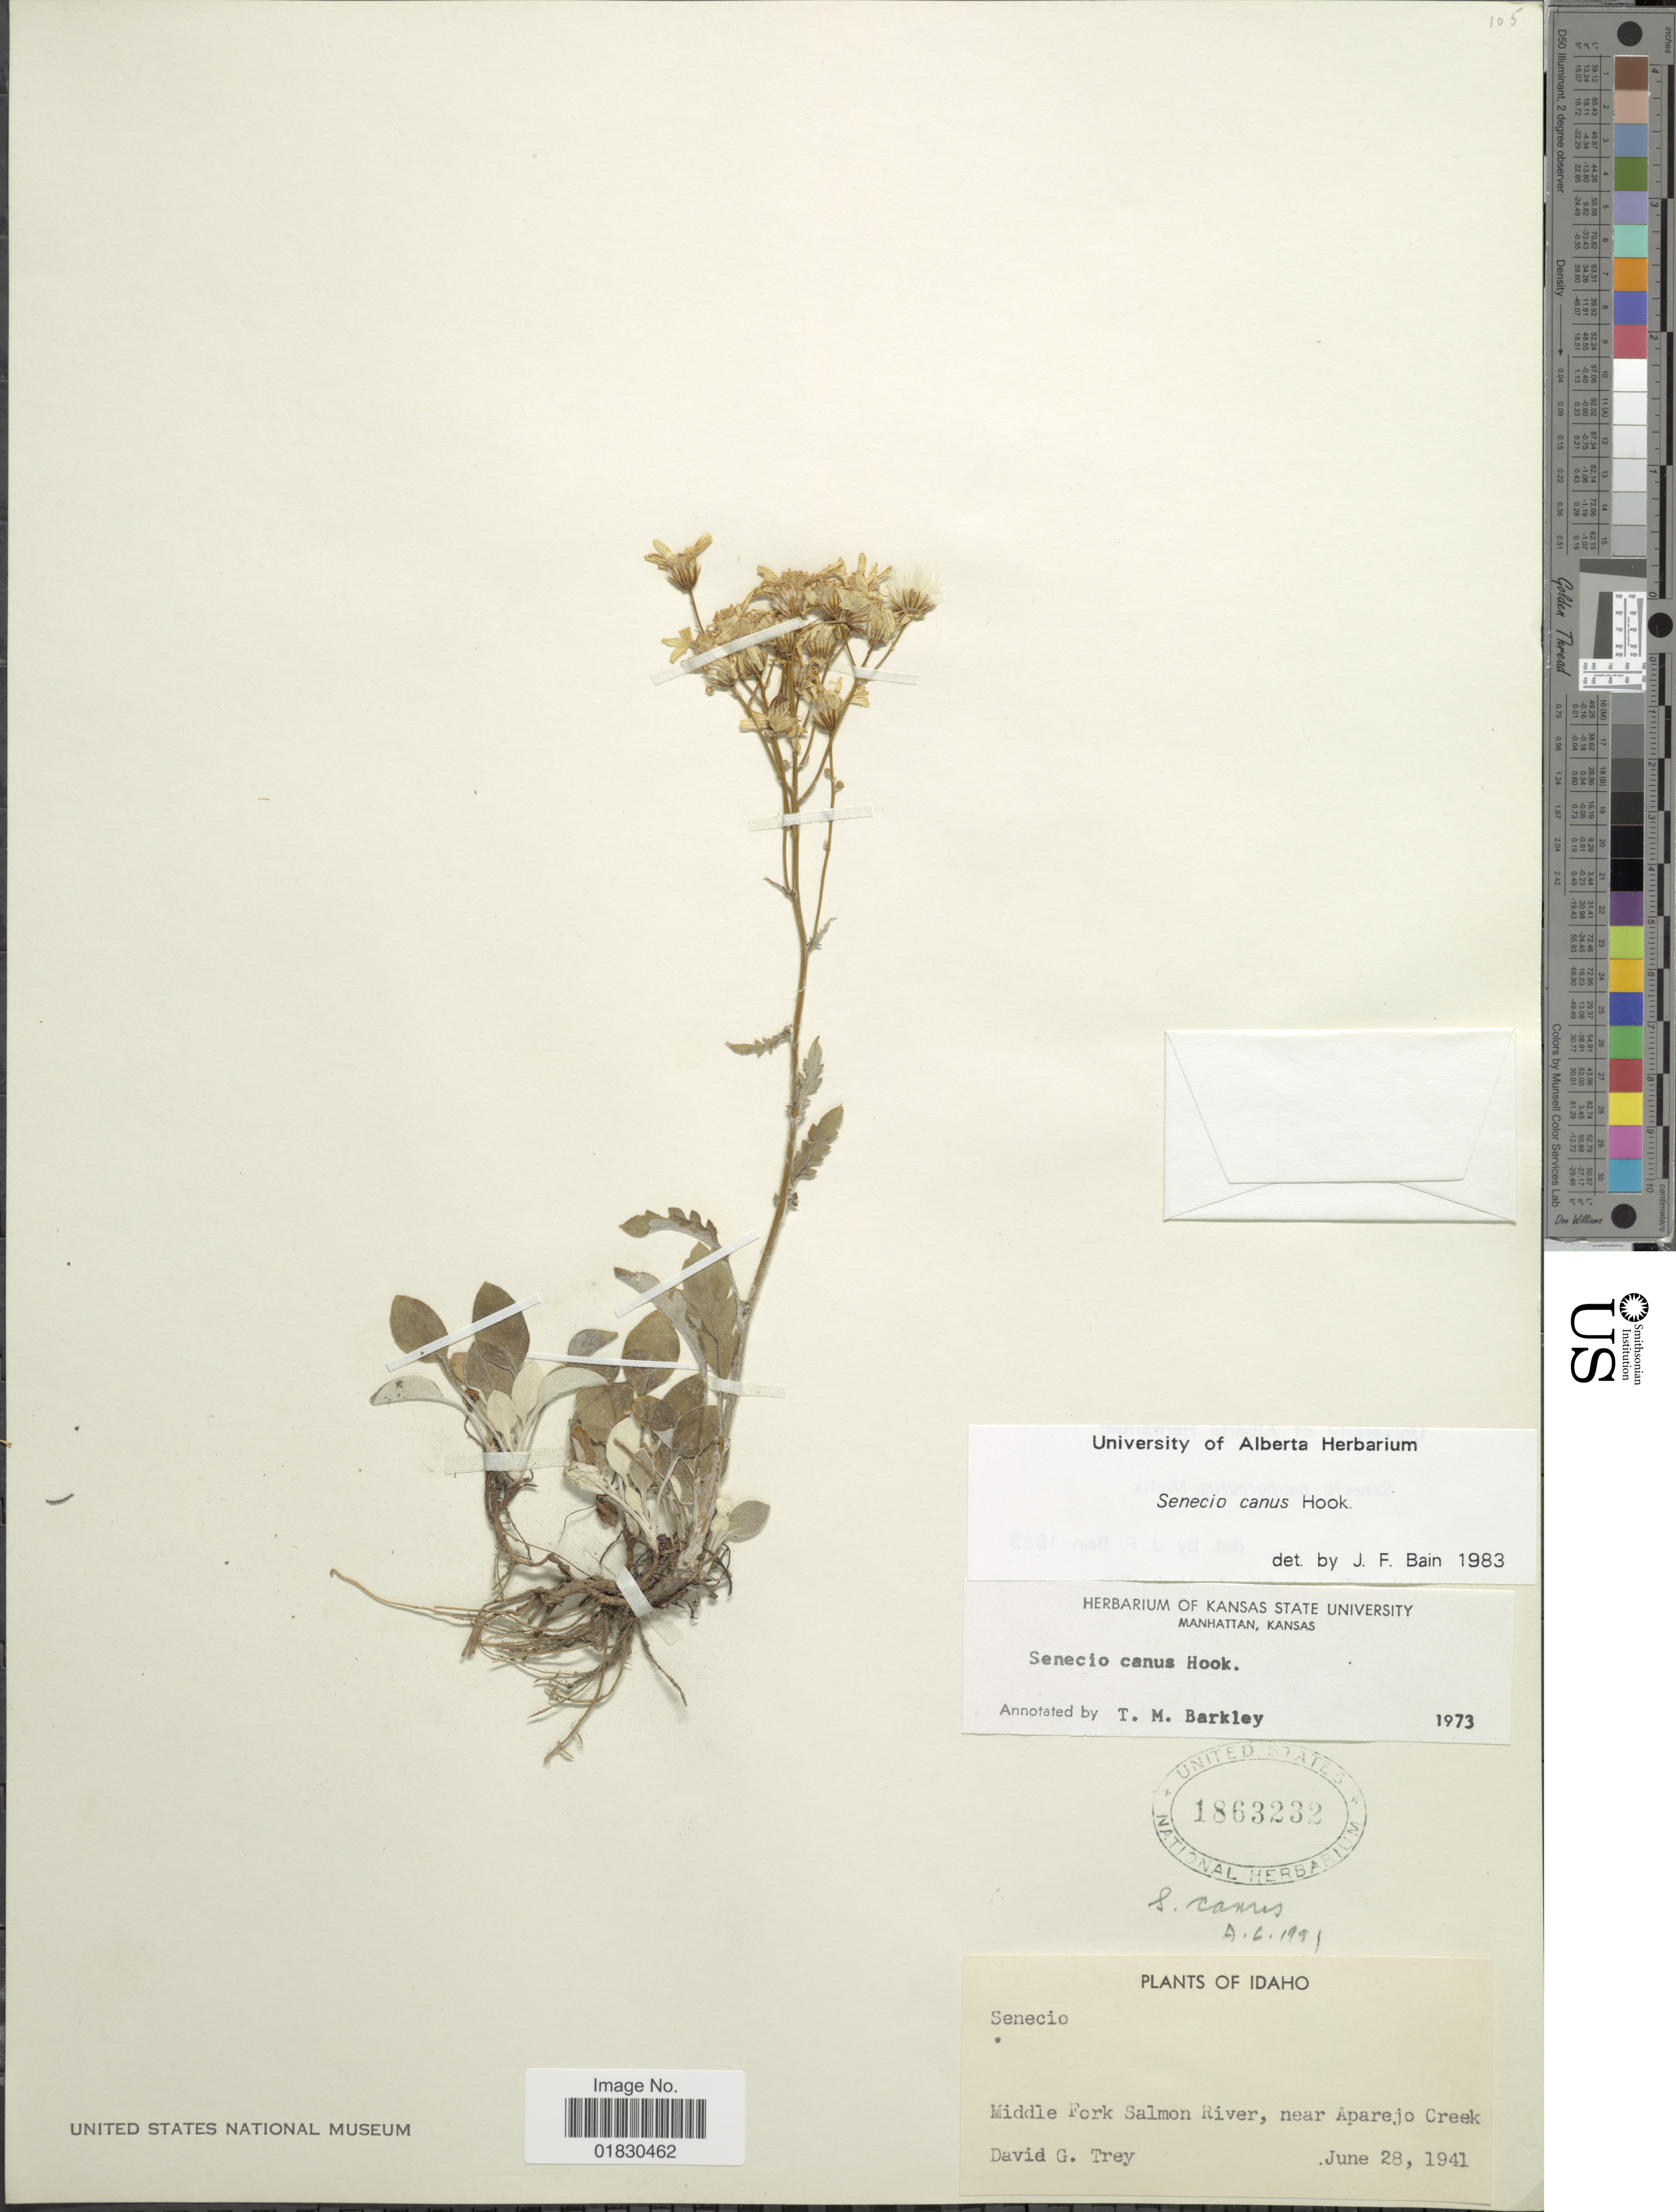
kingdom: Plantae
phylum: Tracheophyta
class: Magnoliopsida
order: Asterales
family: Asteraceae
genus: Packera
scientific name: Packera cana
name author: (Hook.) W.A. Weber & Á. Löve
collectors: D. Trey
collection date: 1941-06-28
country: United States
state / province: Idaho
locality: Middle Fork Salmon River, near Aparejo Creek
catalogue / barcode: US 1863232